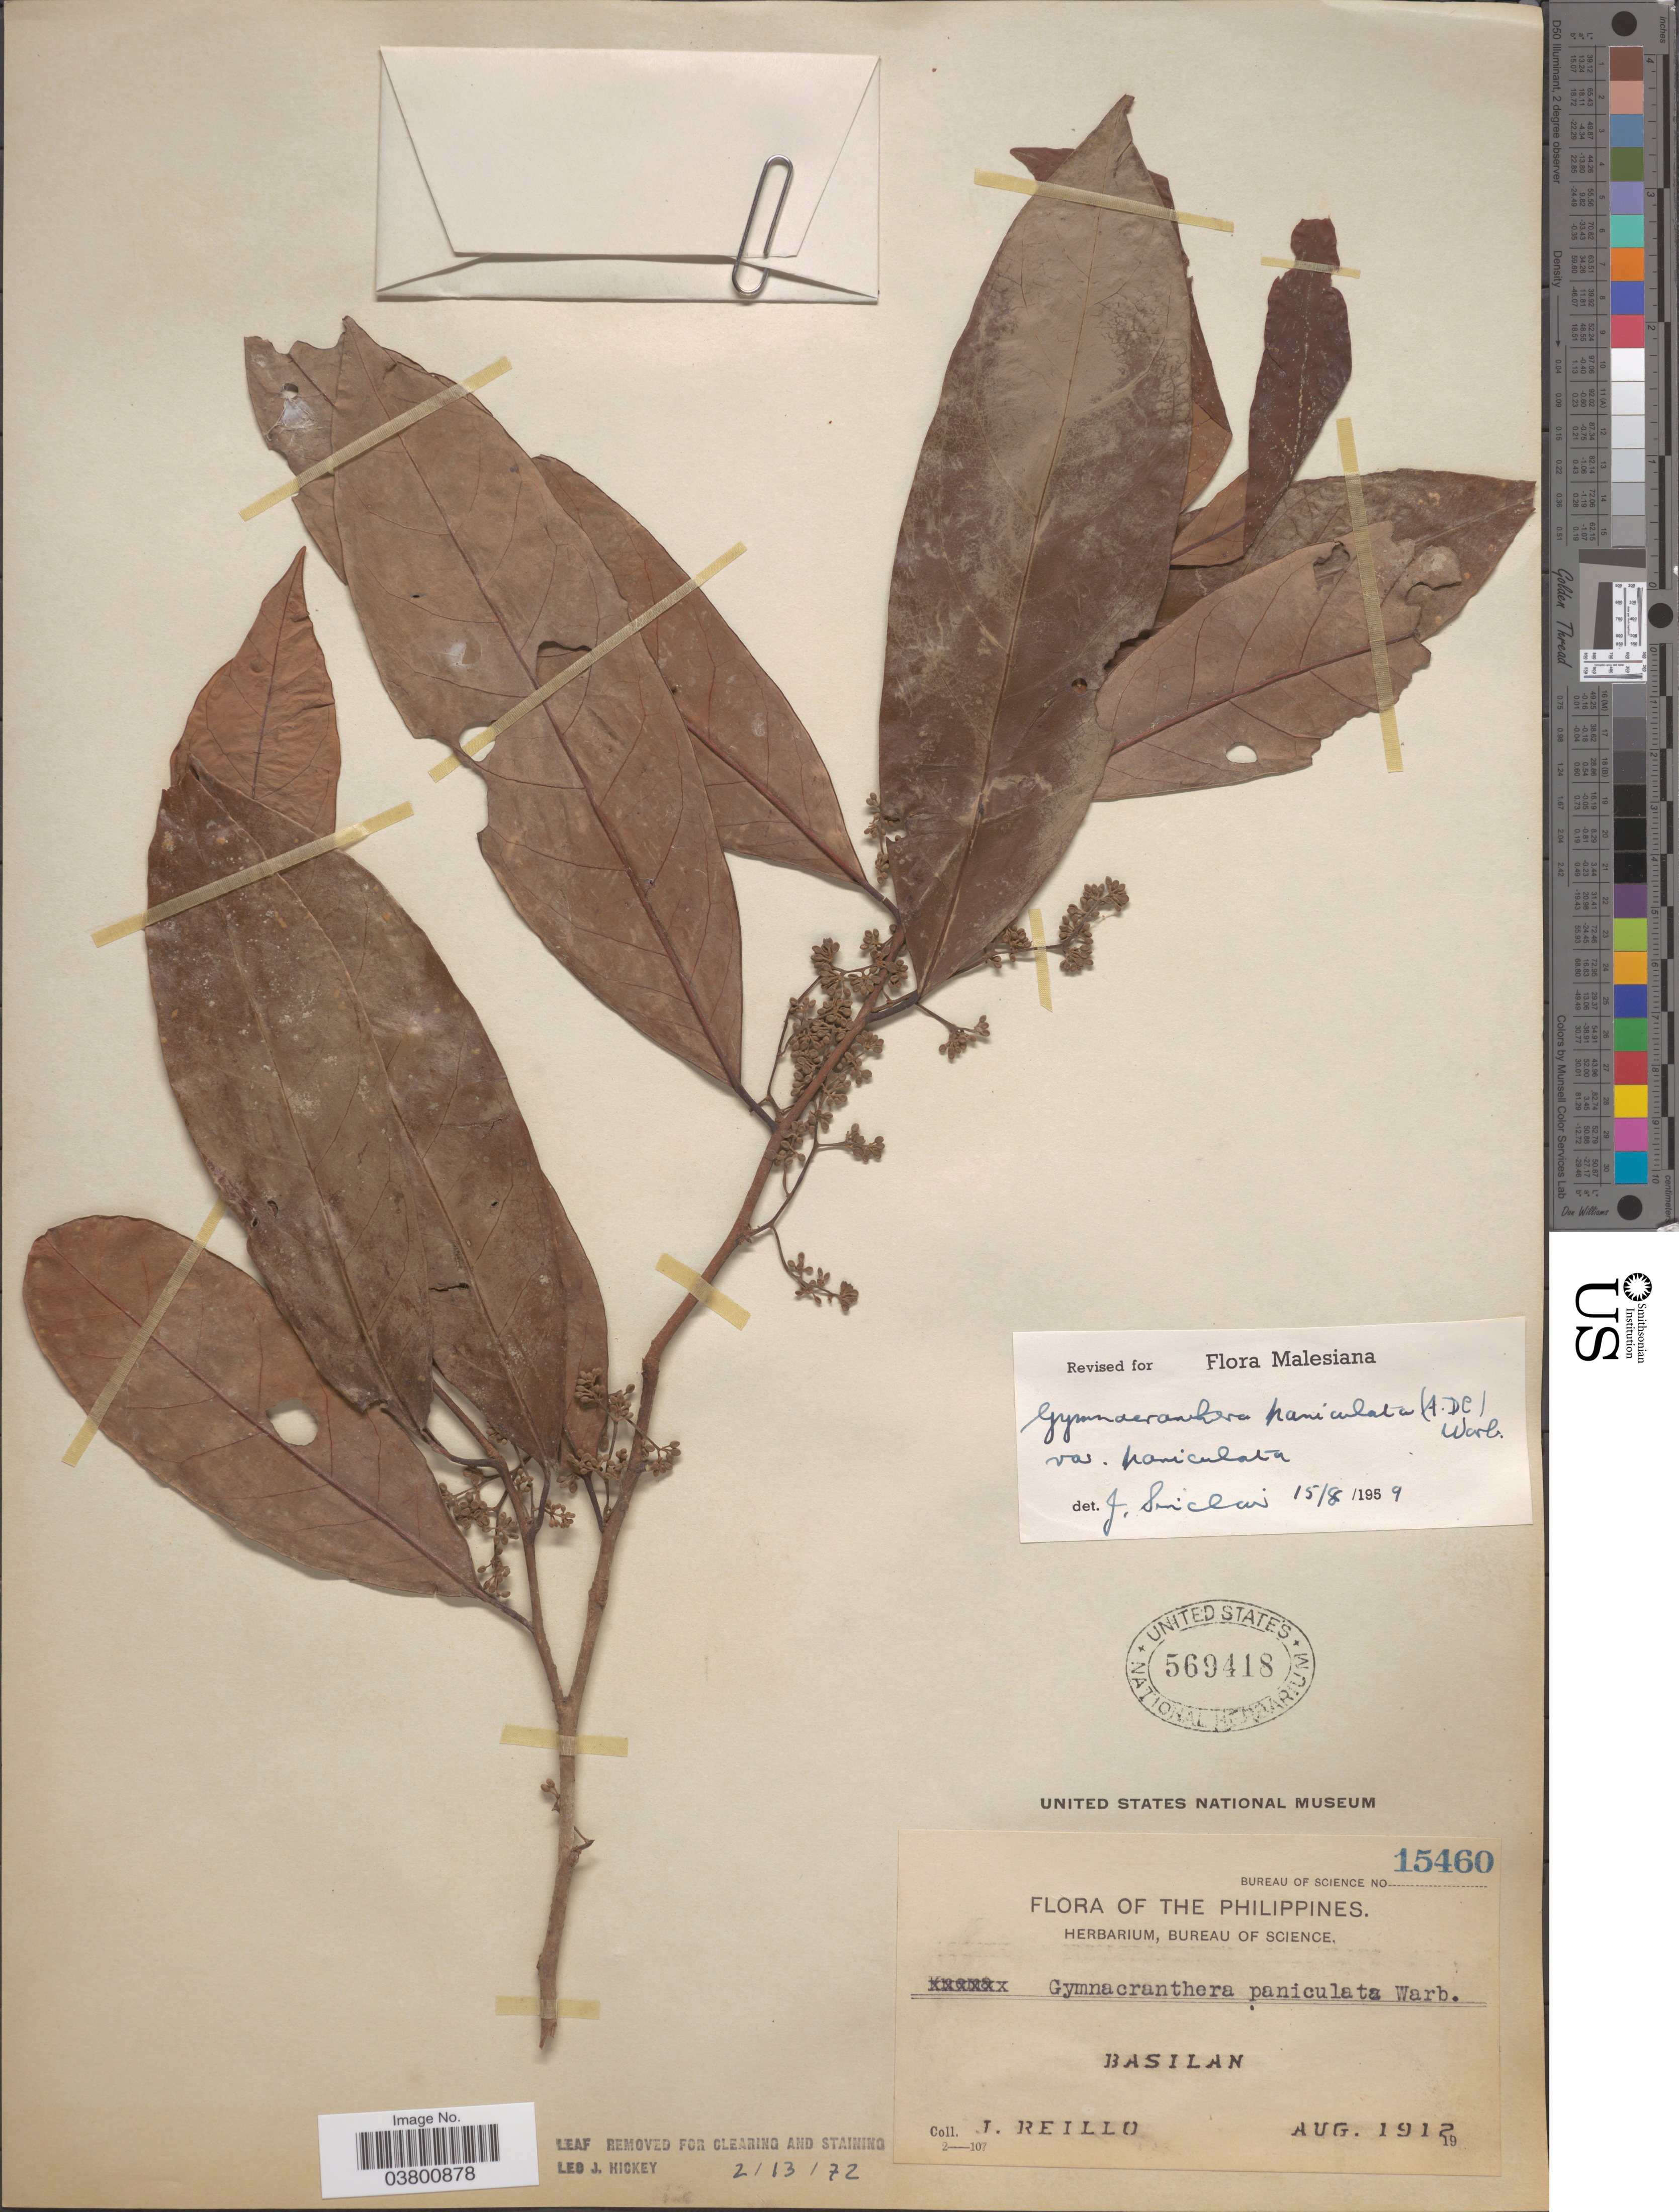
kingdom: Plantae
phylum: Tracheophyta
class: Magnoliopsida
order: Magnoliales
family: Myristicaceae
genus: Gymnacranthera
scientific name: Gymnacranthera paniculata var. paniculata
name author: (A. DC.) Warb.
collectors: J. Reillo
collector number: Bureau of Science 15460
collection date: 1912-08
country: Philippines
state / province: Muslim Mindanao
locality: Basilan.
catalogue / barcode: US 569418